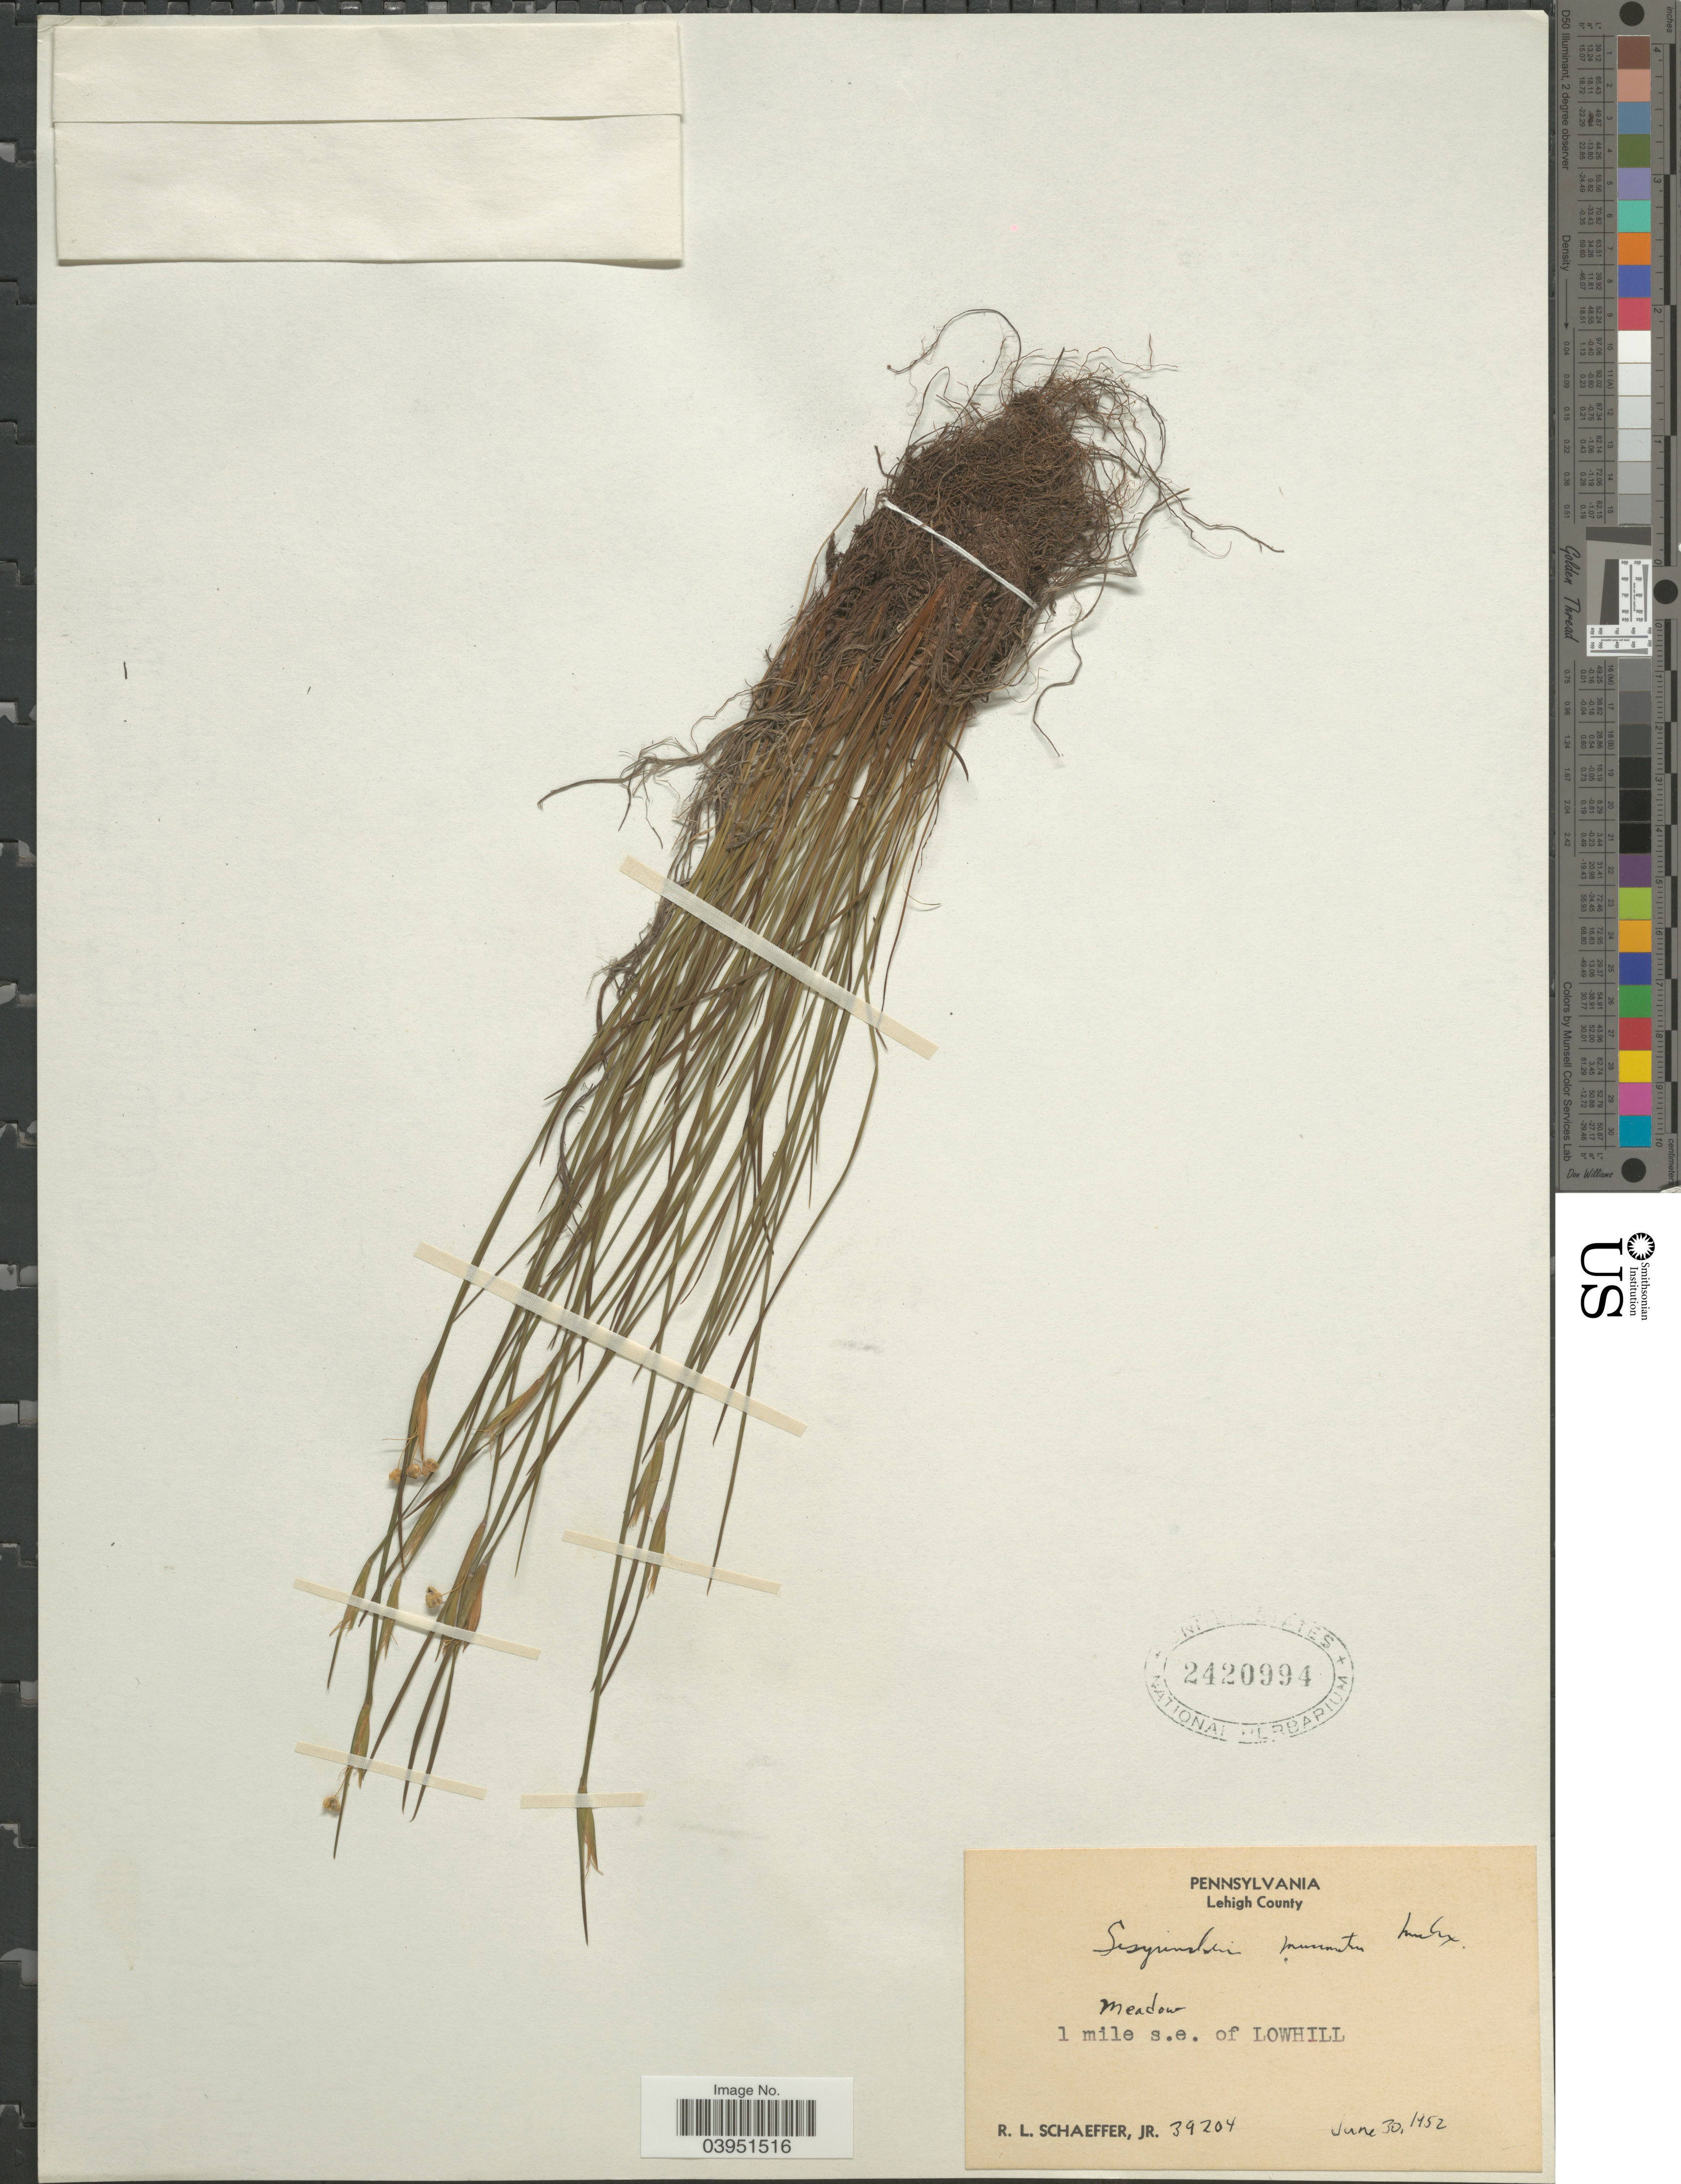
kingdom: Plantae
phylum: Tracheophyta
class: Liliopsida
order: Asparagales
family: Iridaceae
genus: Sisyrinchium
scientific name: Sisyrinchium mucronatum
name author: Michx.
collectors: R. L. Schaeffer Jr.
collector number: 39204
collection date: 1952-06-30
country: United States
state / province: Pennsylvania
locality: Lehigh County. 1 mile s.e. of Lowhill.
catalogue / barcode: US 2420994